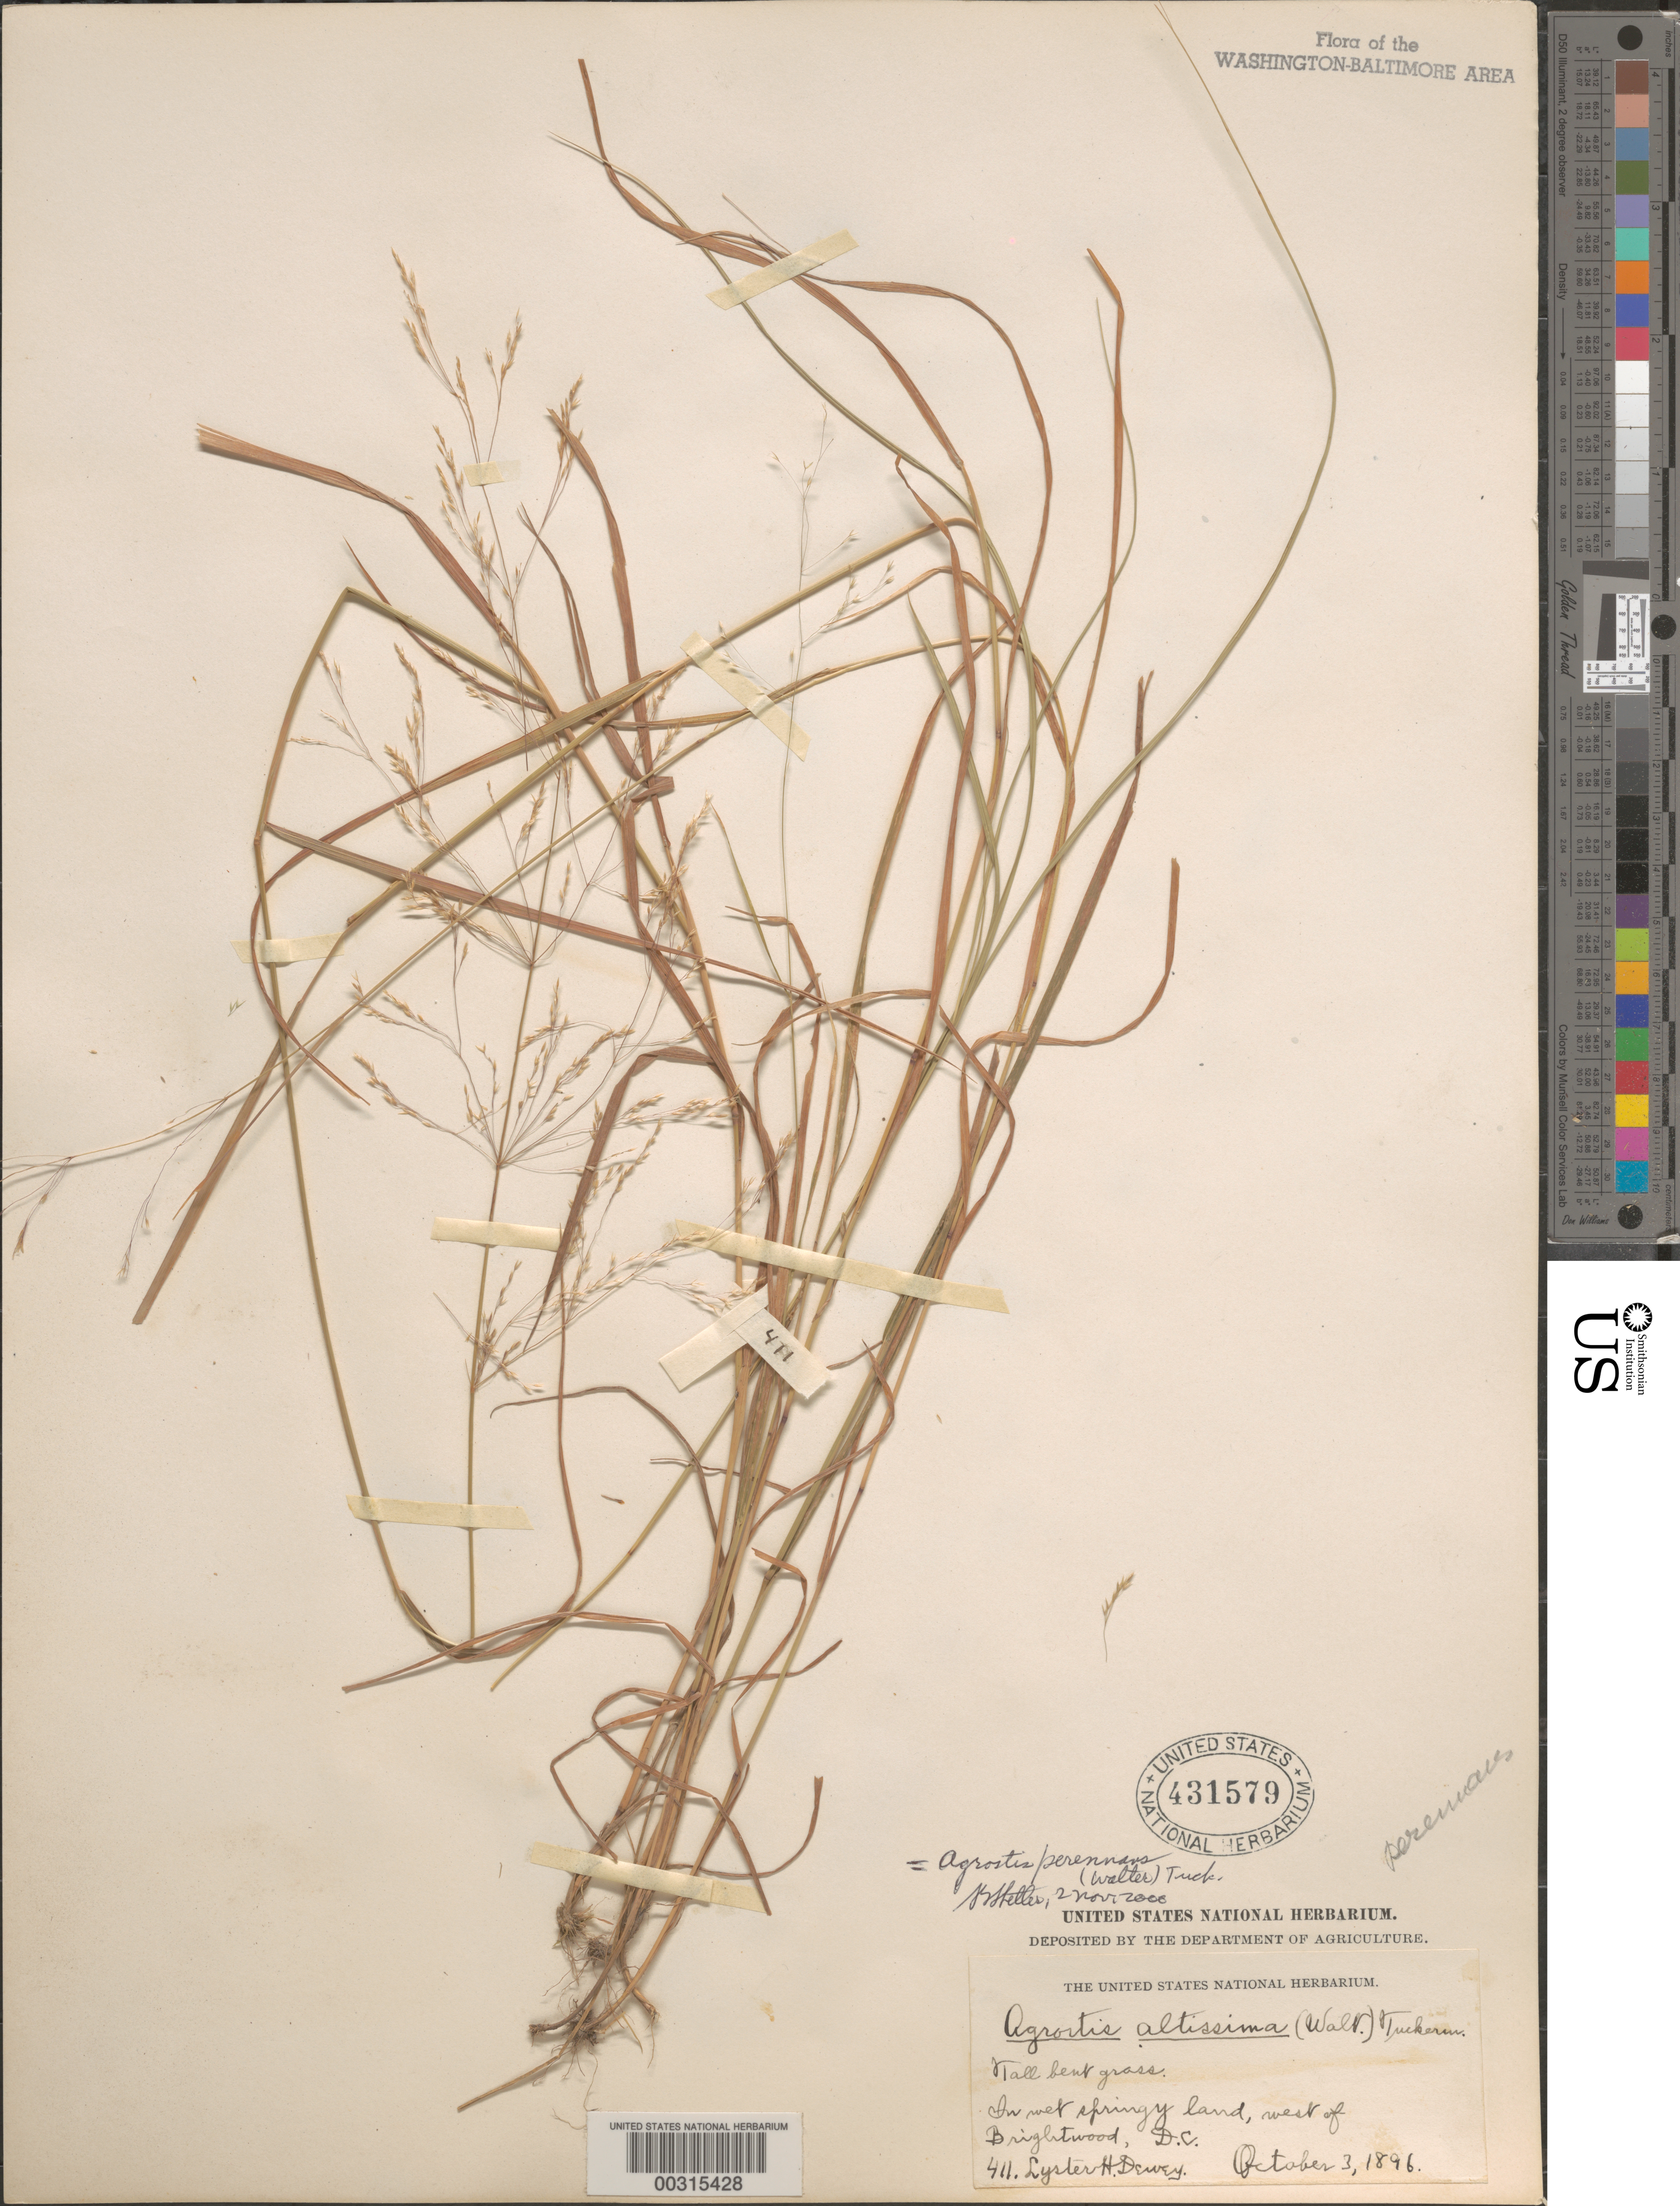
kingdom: Plantae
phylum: Tracheophyta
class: Liliopsida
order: Poales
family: Poaceae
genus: Agrostis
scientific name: Agrostis perennans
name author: (Walter) Tuck.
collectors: L. H. Dewey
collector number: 411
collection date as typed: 03 Oct 1896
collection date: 1896-10-03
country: United States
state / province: District of Columbia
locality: West of Brightwood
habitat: In set springy land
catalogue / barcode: US 431579